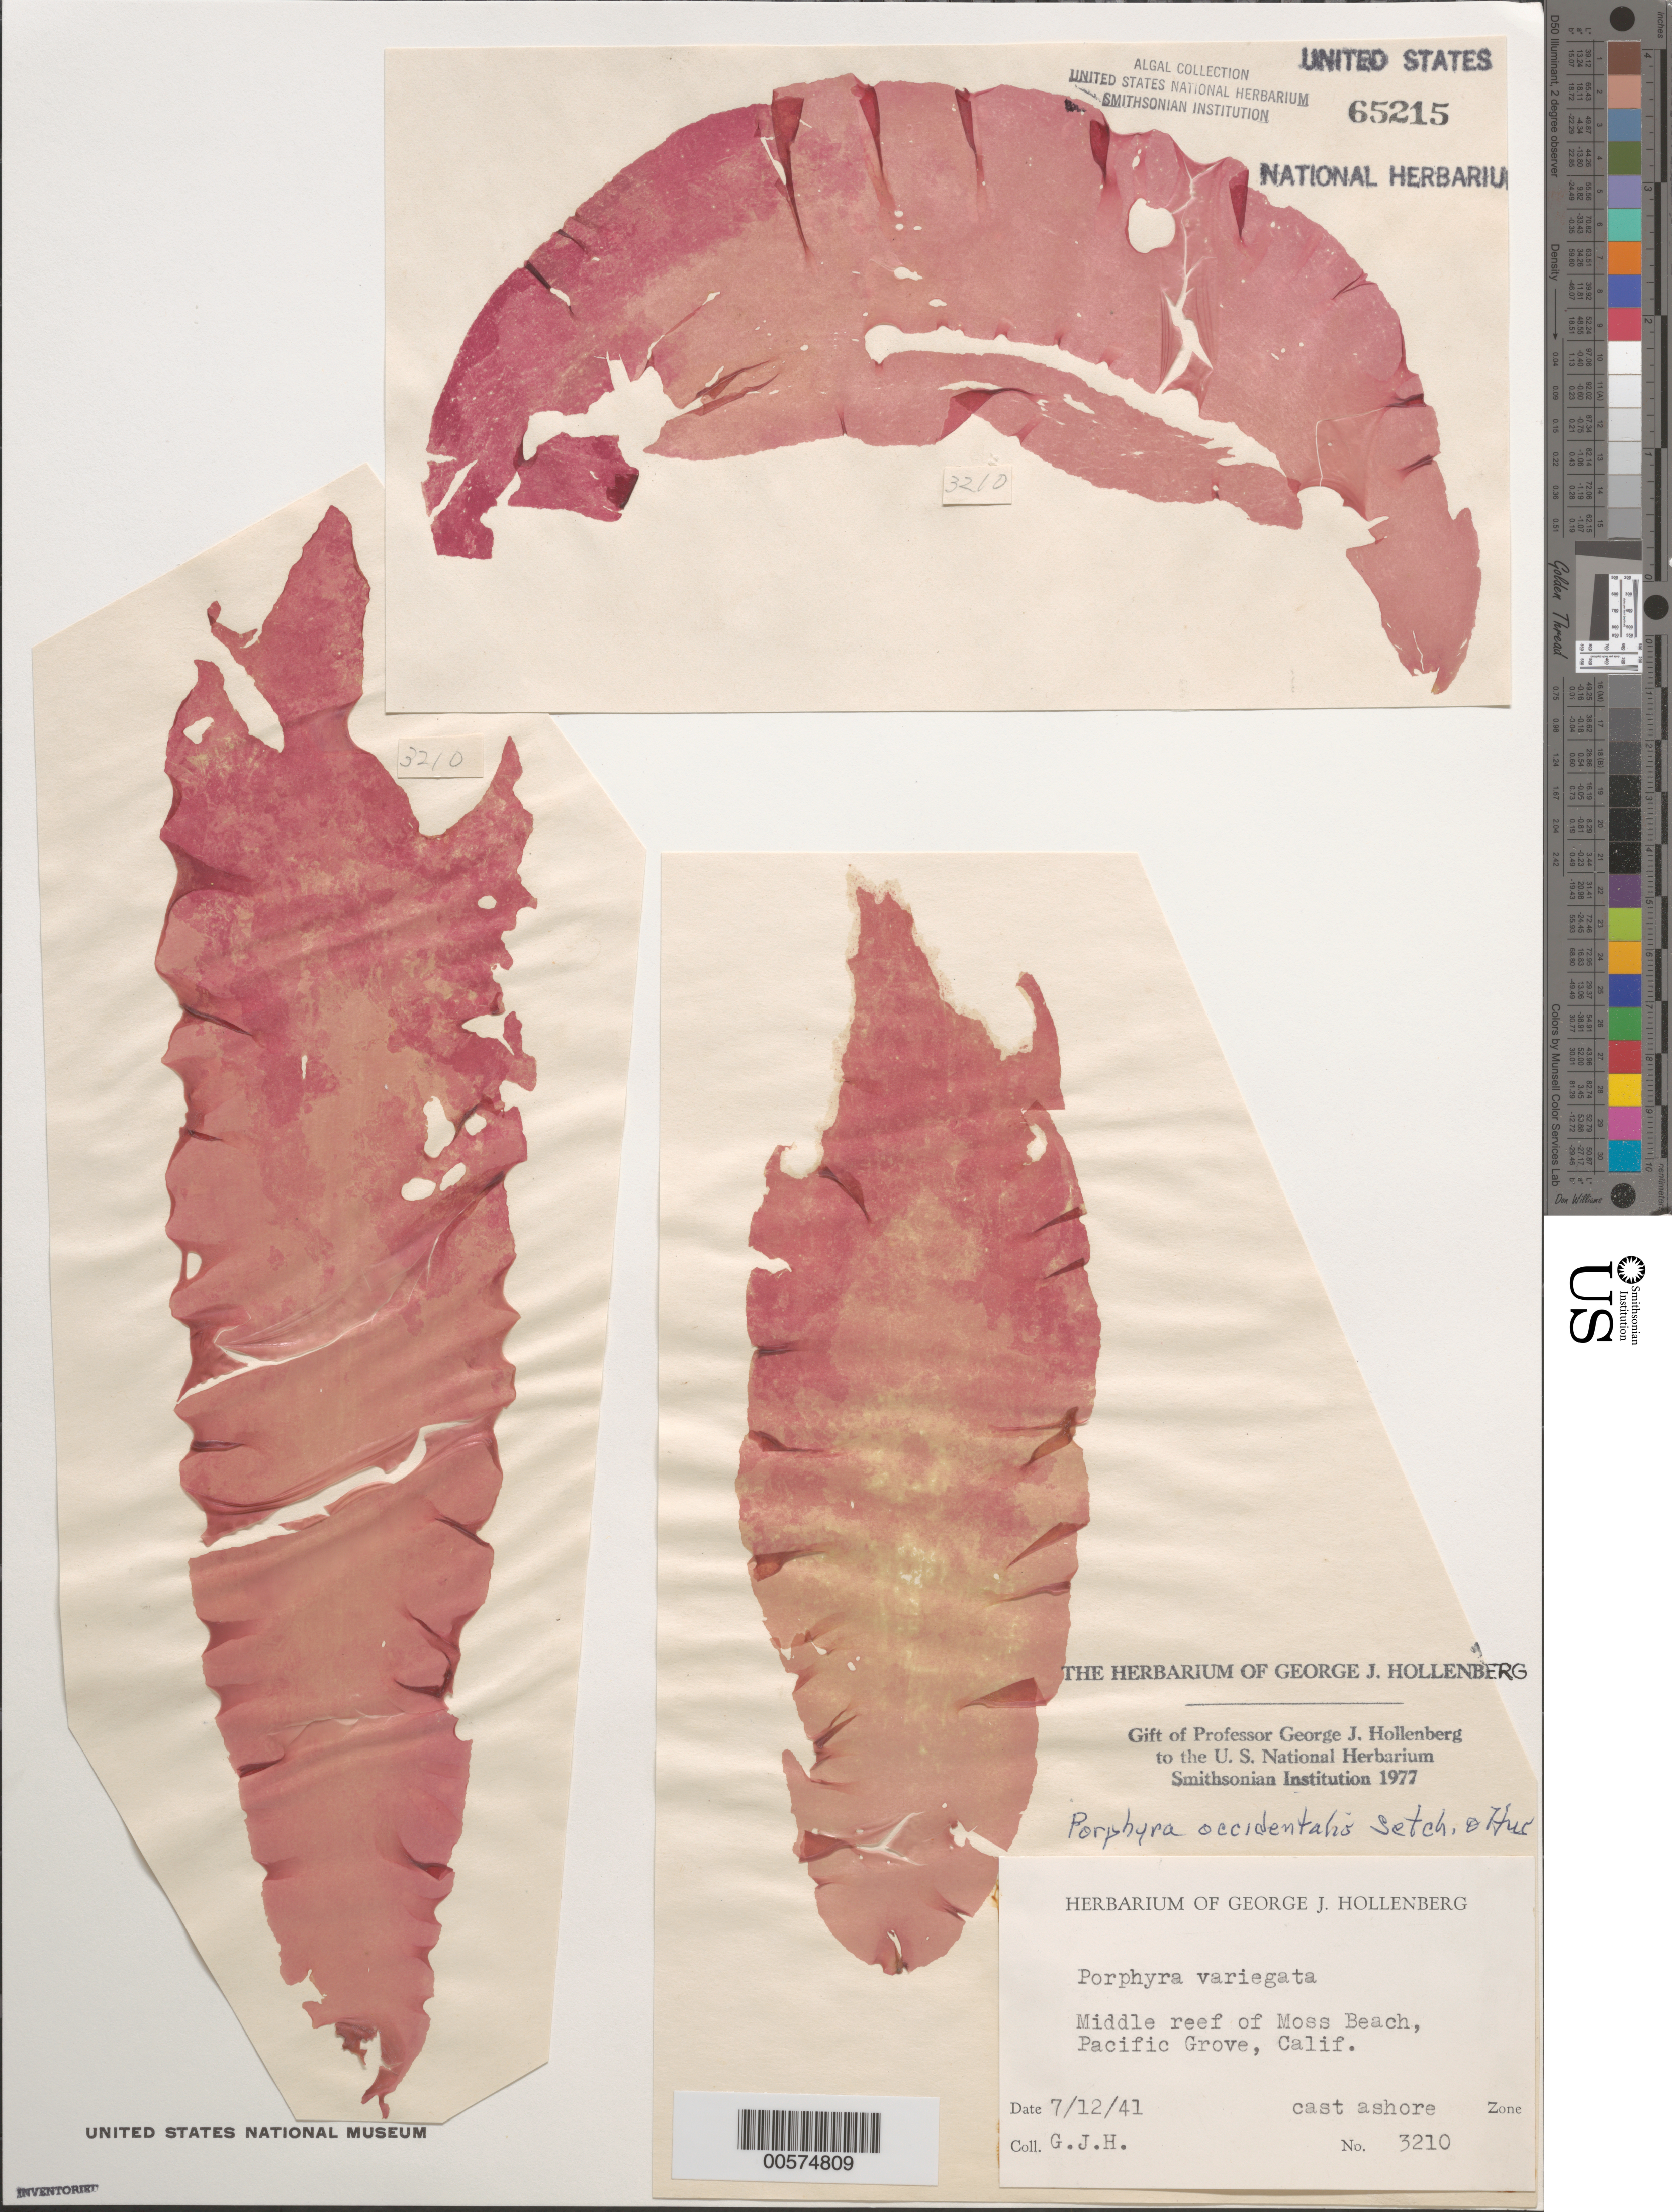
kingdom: Plantae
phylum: Rhodophyta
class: Bangiophyceae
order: Bangiales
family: Bangiaceae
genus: Porphyra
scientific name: Porphyra occidentalis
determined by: Hollenberg, George J.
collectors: G. Hollenberg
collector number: GJH 3210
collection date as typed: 12 Jul 1941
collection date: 1941-07-12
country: United States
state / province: California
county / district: Monterey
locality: Middle reef of Moss Beach, Pacific Grove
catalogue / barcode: US 65215